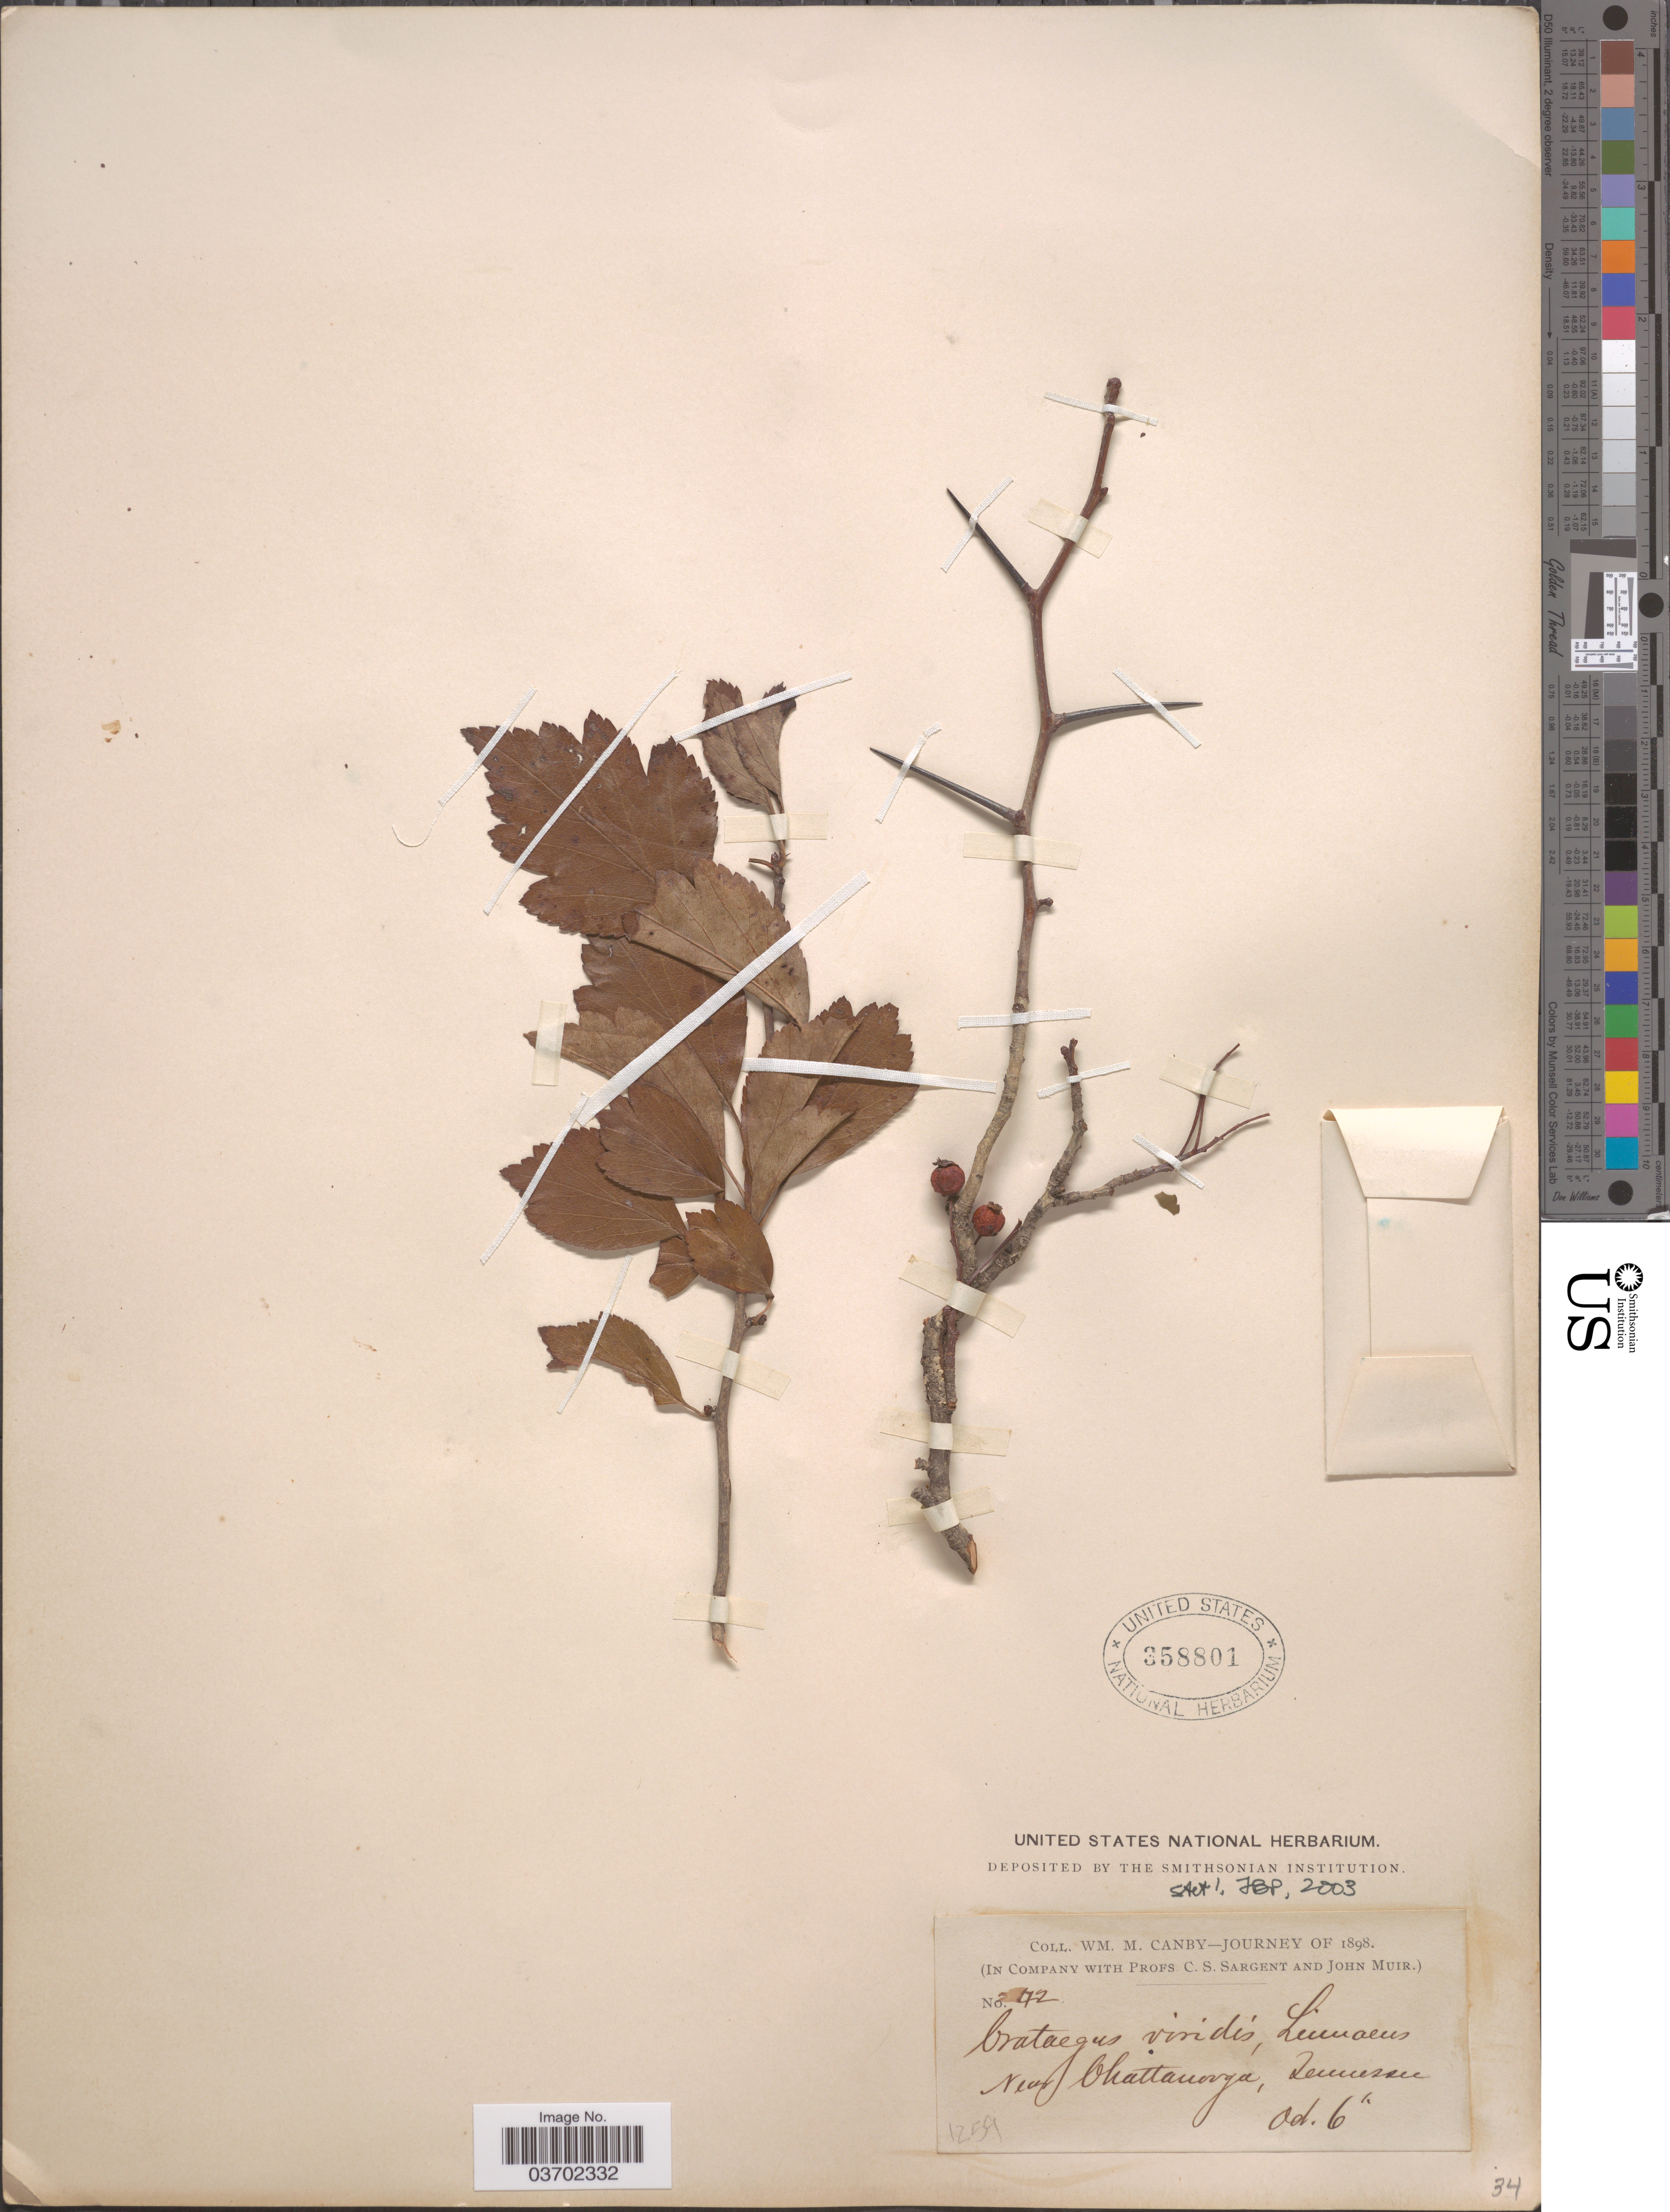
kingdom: Plantae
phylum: Tracheophyta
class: Magnoliopsida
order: Rosales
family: Rosaceae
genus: Crataegus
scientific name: Crataegus viridis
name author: L.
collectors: W. M. Canby, C. S. Sargent & J. Muir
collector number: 42*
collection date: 1898-10-06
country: United States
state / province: Tennessee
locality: Near Chattanooga.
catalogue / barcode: US 358801